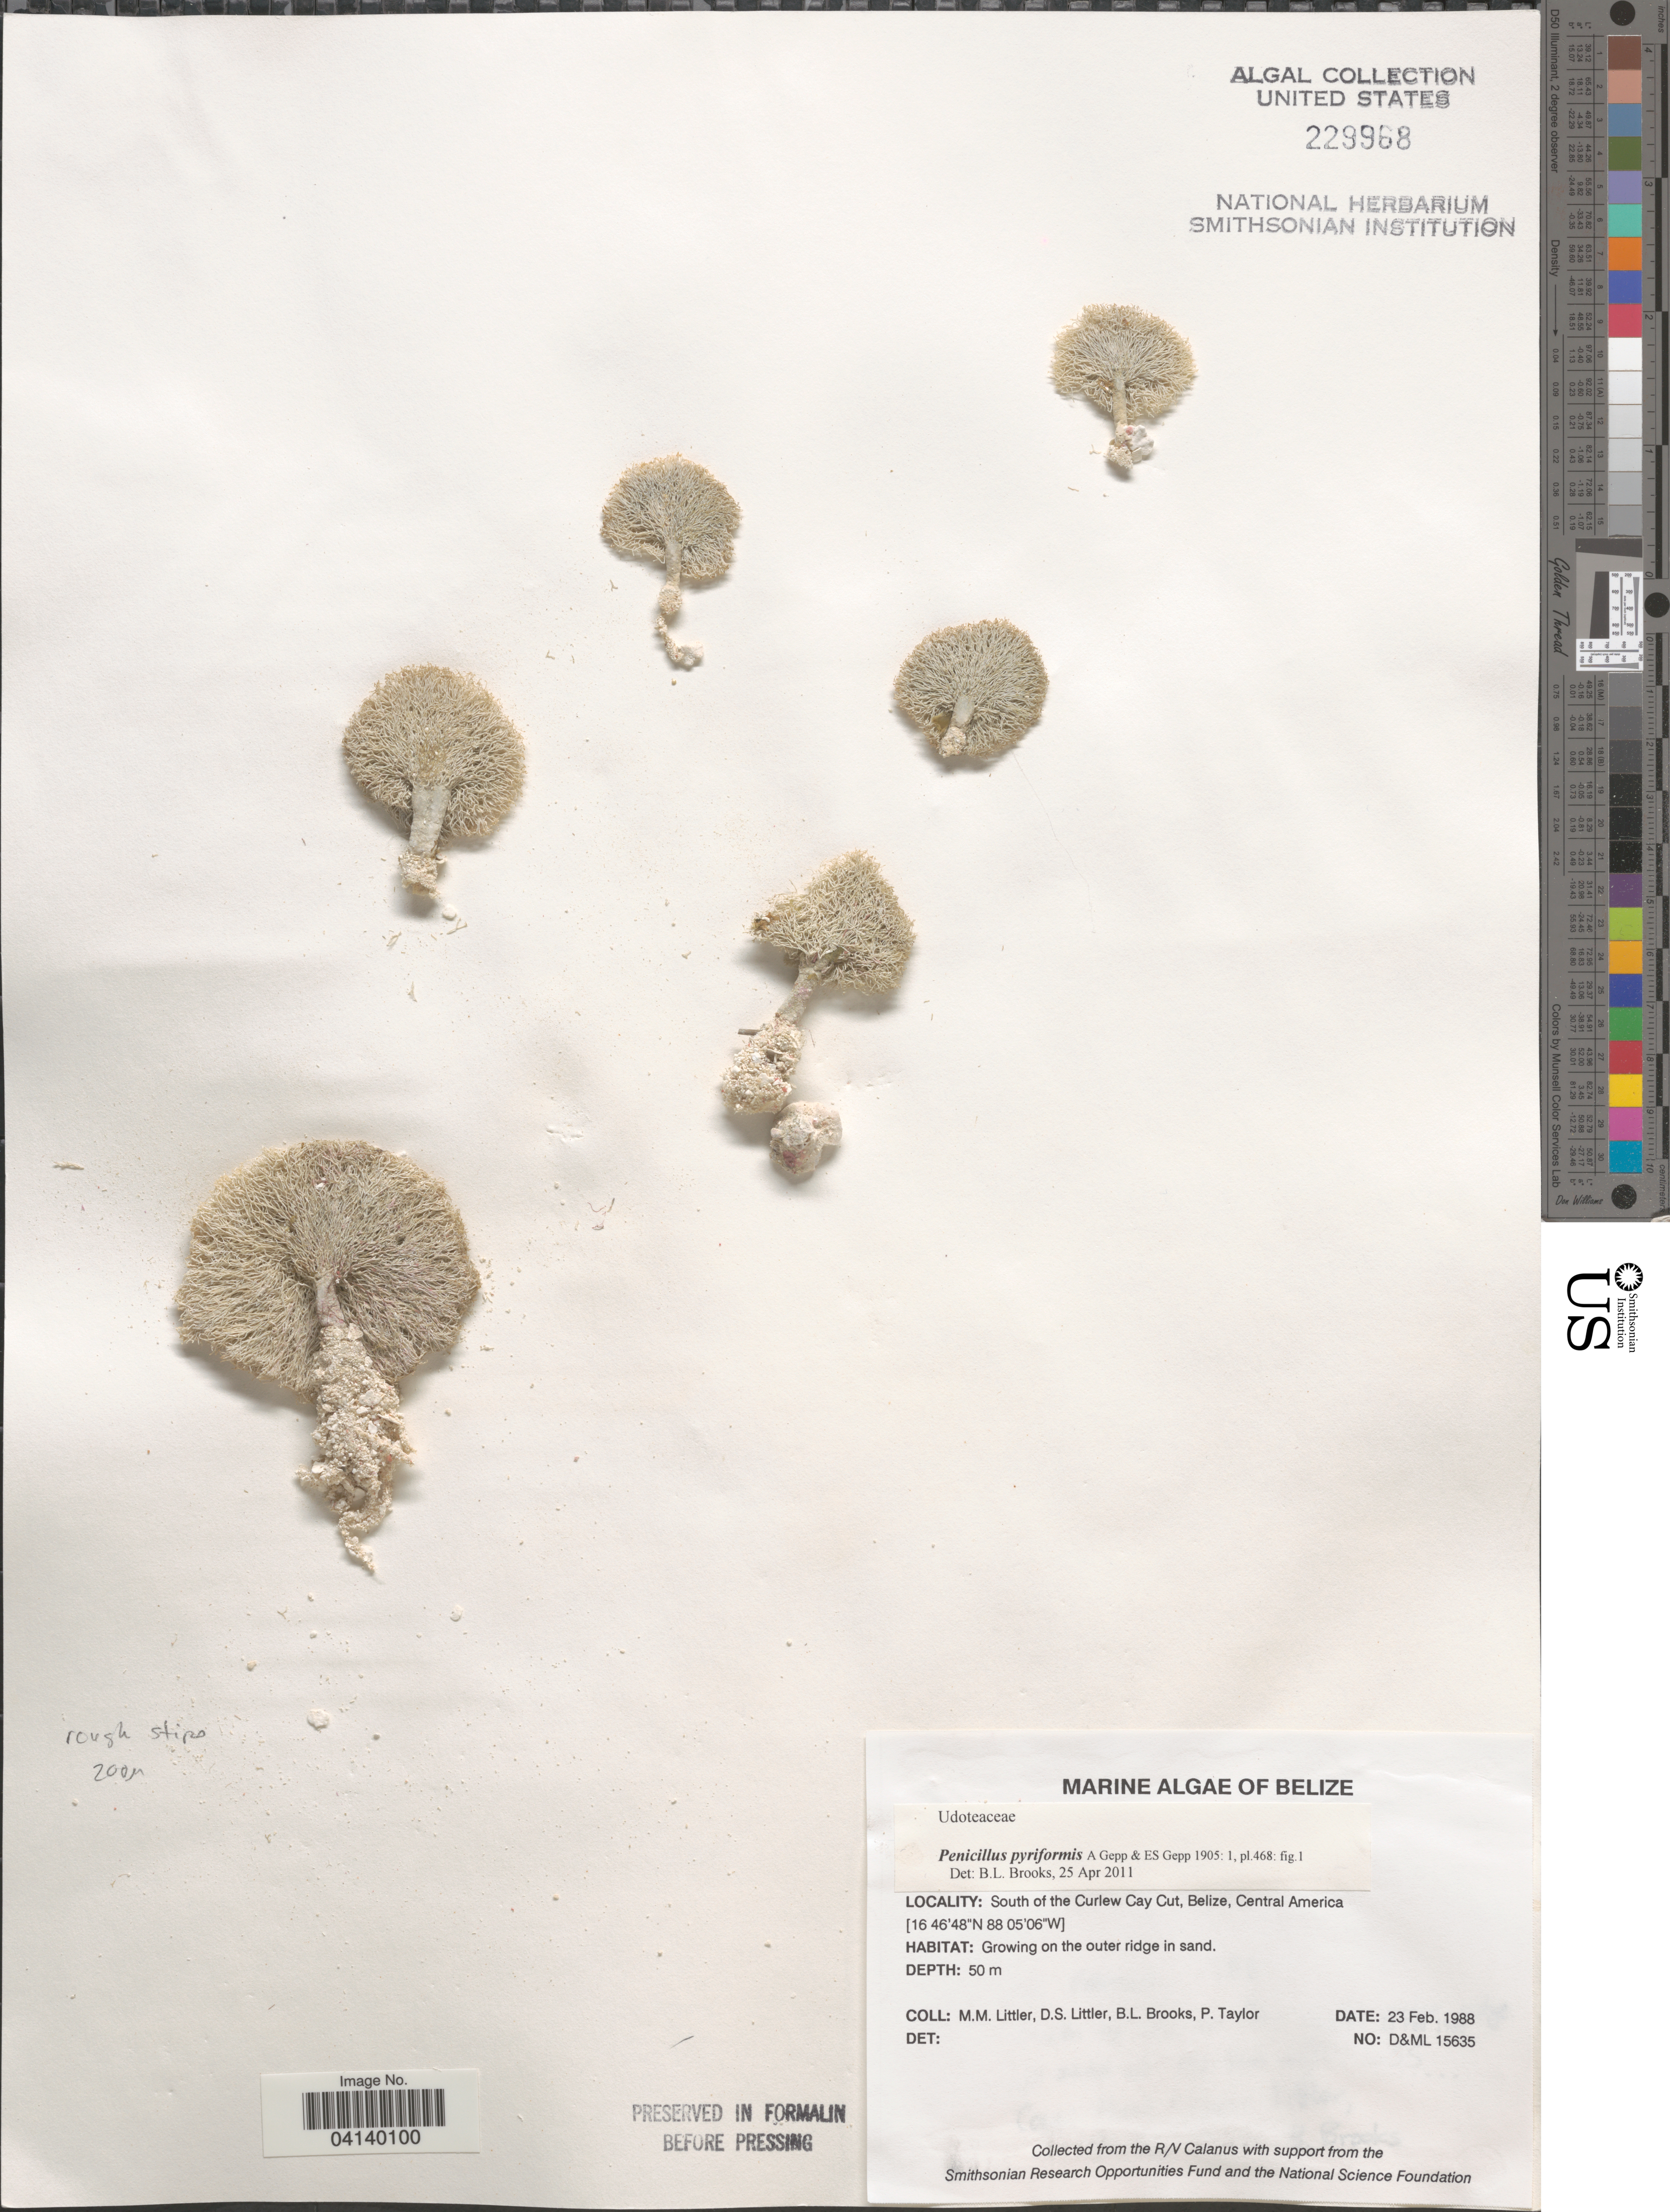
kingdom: Plantae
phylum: Chlorophyta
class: Ulvophyceae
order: Bryopsidales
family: Udoteaceae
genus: Penicillus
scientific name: Penicillus pyriformis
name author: A. Gepp & E. Gepp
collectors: D. S. Littler, B. Brooks & P. R. Taylor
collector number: D&ML15635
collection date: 1988-02-23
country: Belize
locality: South of the Curlew Cay Cut.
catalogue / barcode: US 229968